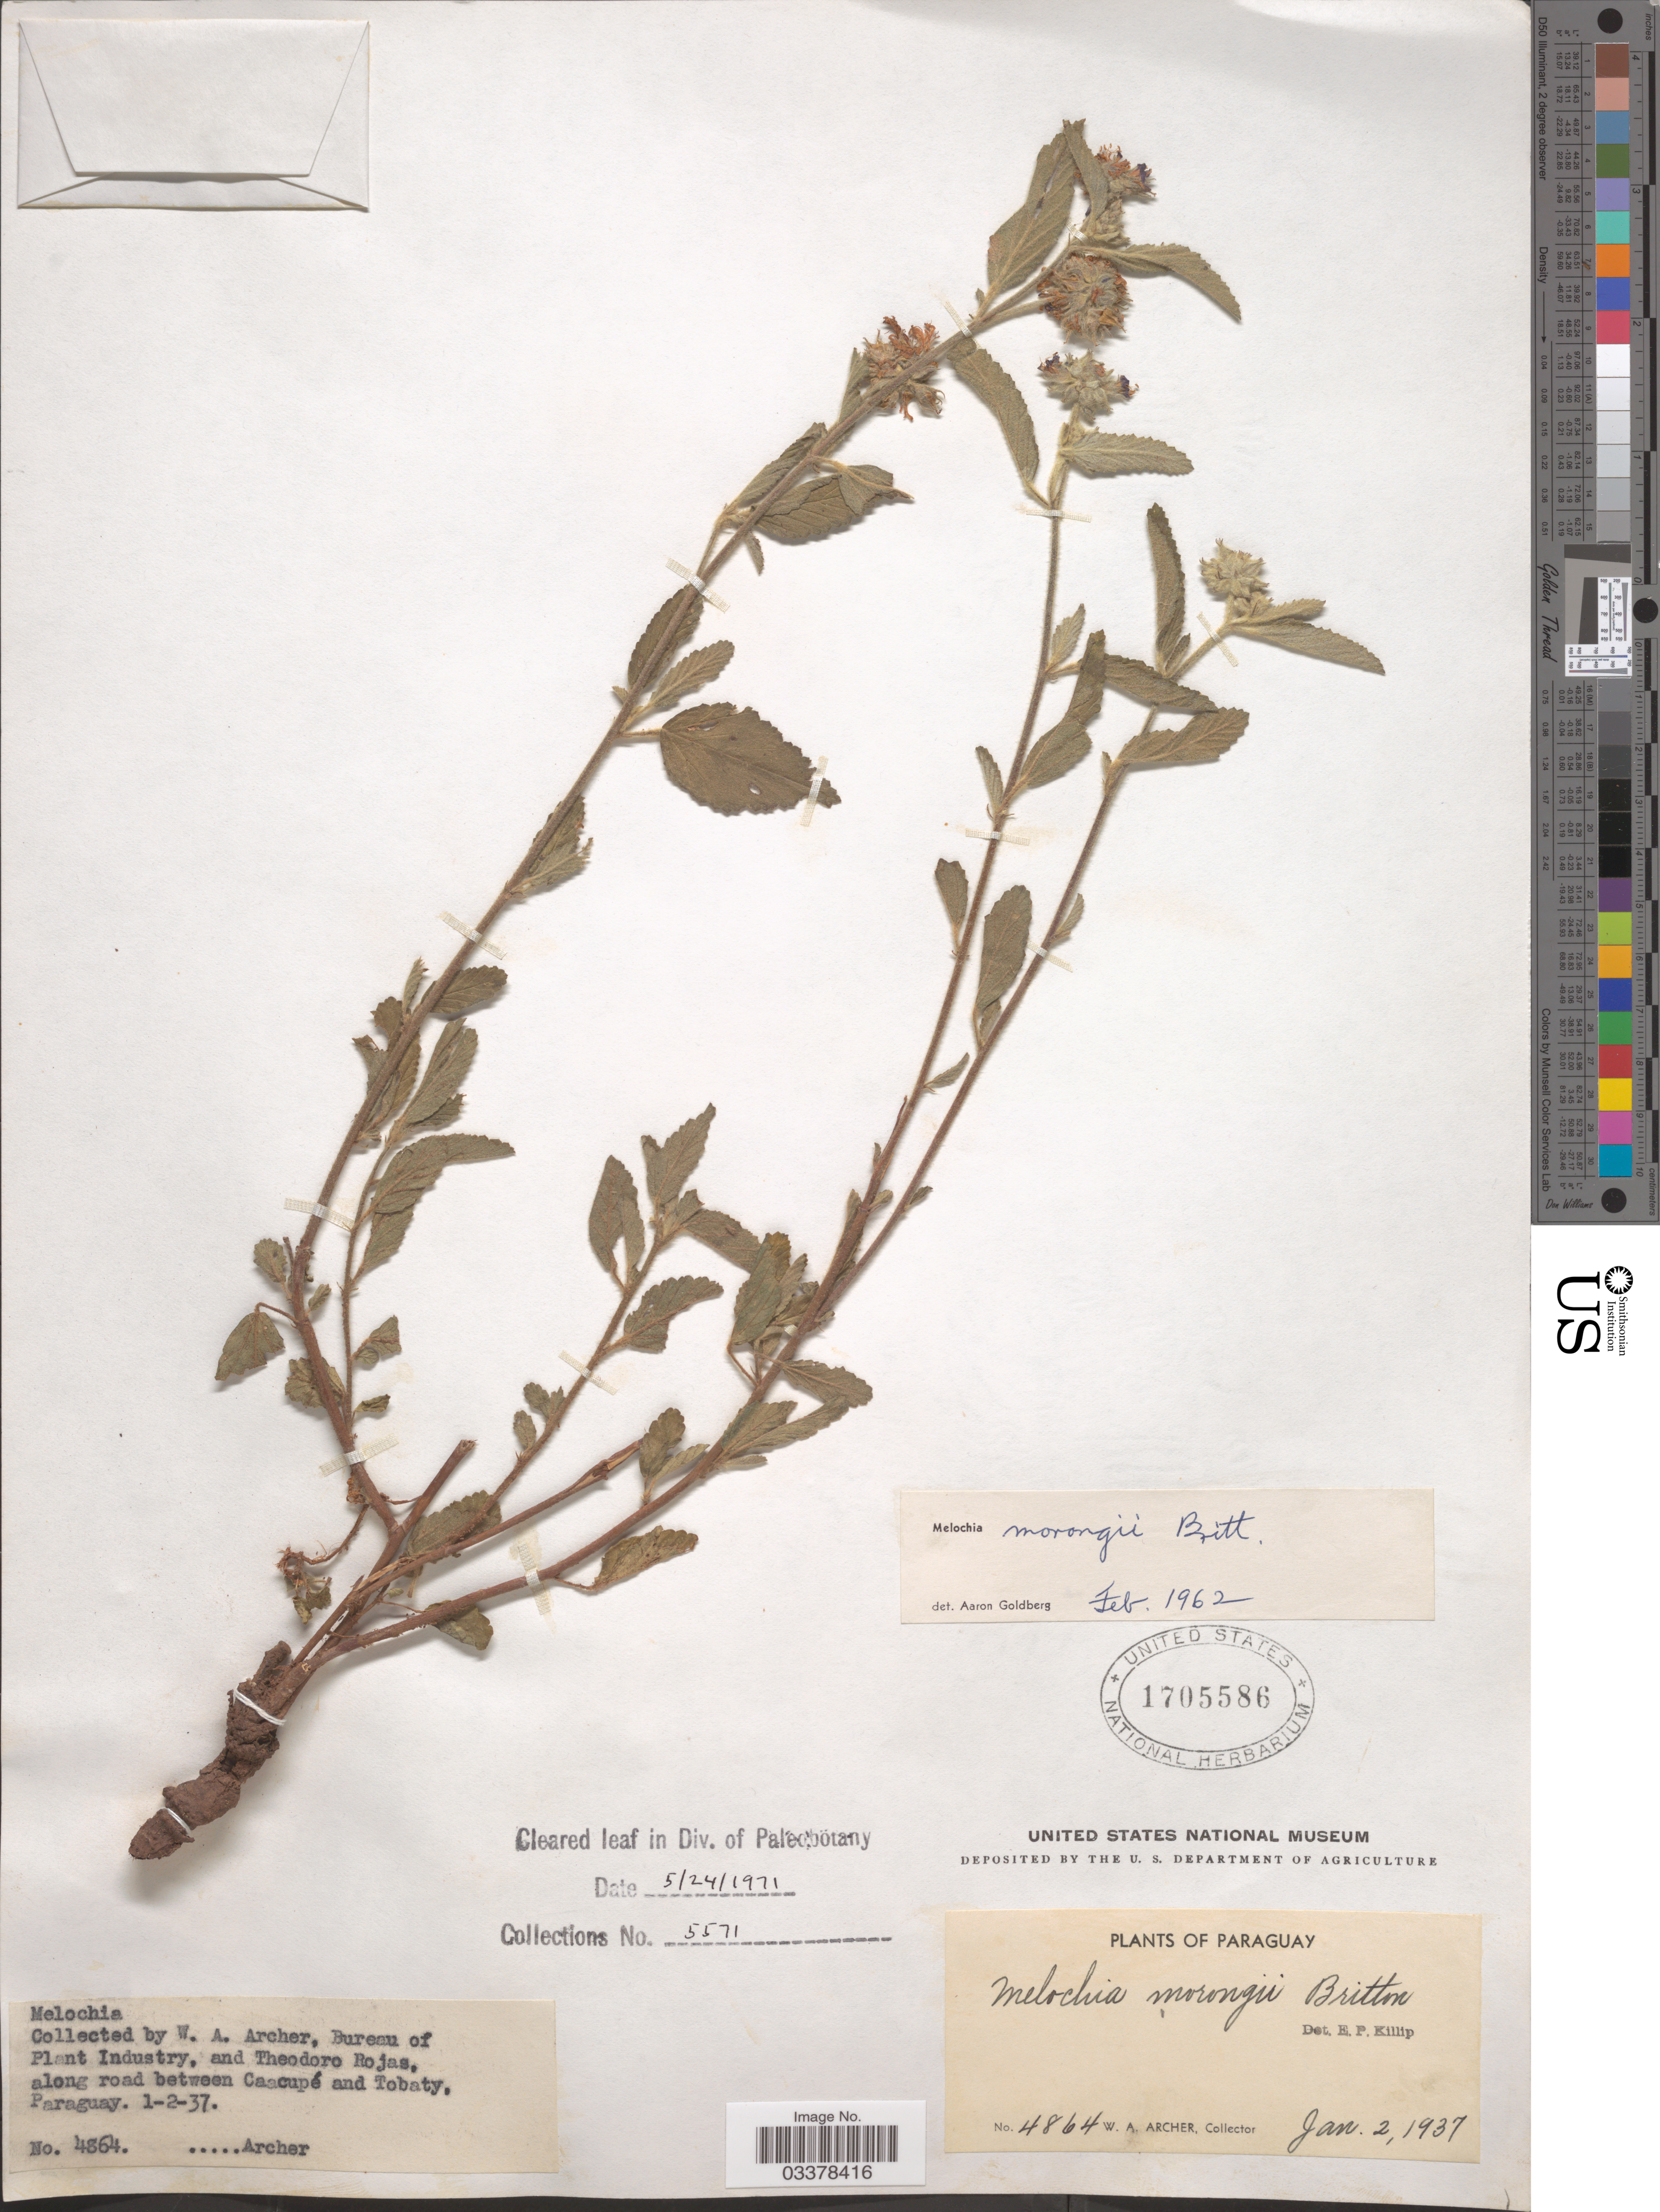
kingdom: Plantae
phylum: Tracheophyta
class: Magnoliopsida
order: Malvales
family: Malvaceae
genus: Melochia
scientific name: Melochia morongii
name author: Britton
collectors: W. Archer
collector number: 4864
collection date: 1937-01-02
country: Paraguay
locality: Along road between Caacupé and Tobaty.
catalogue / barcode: US 1705586